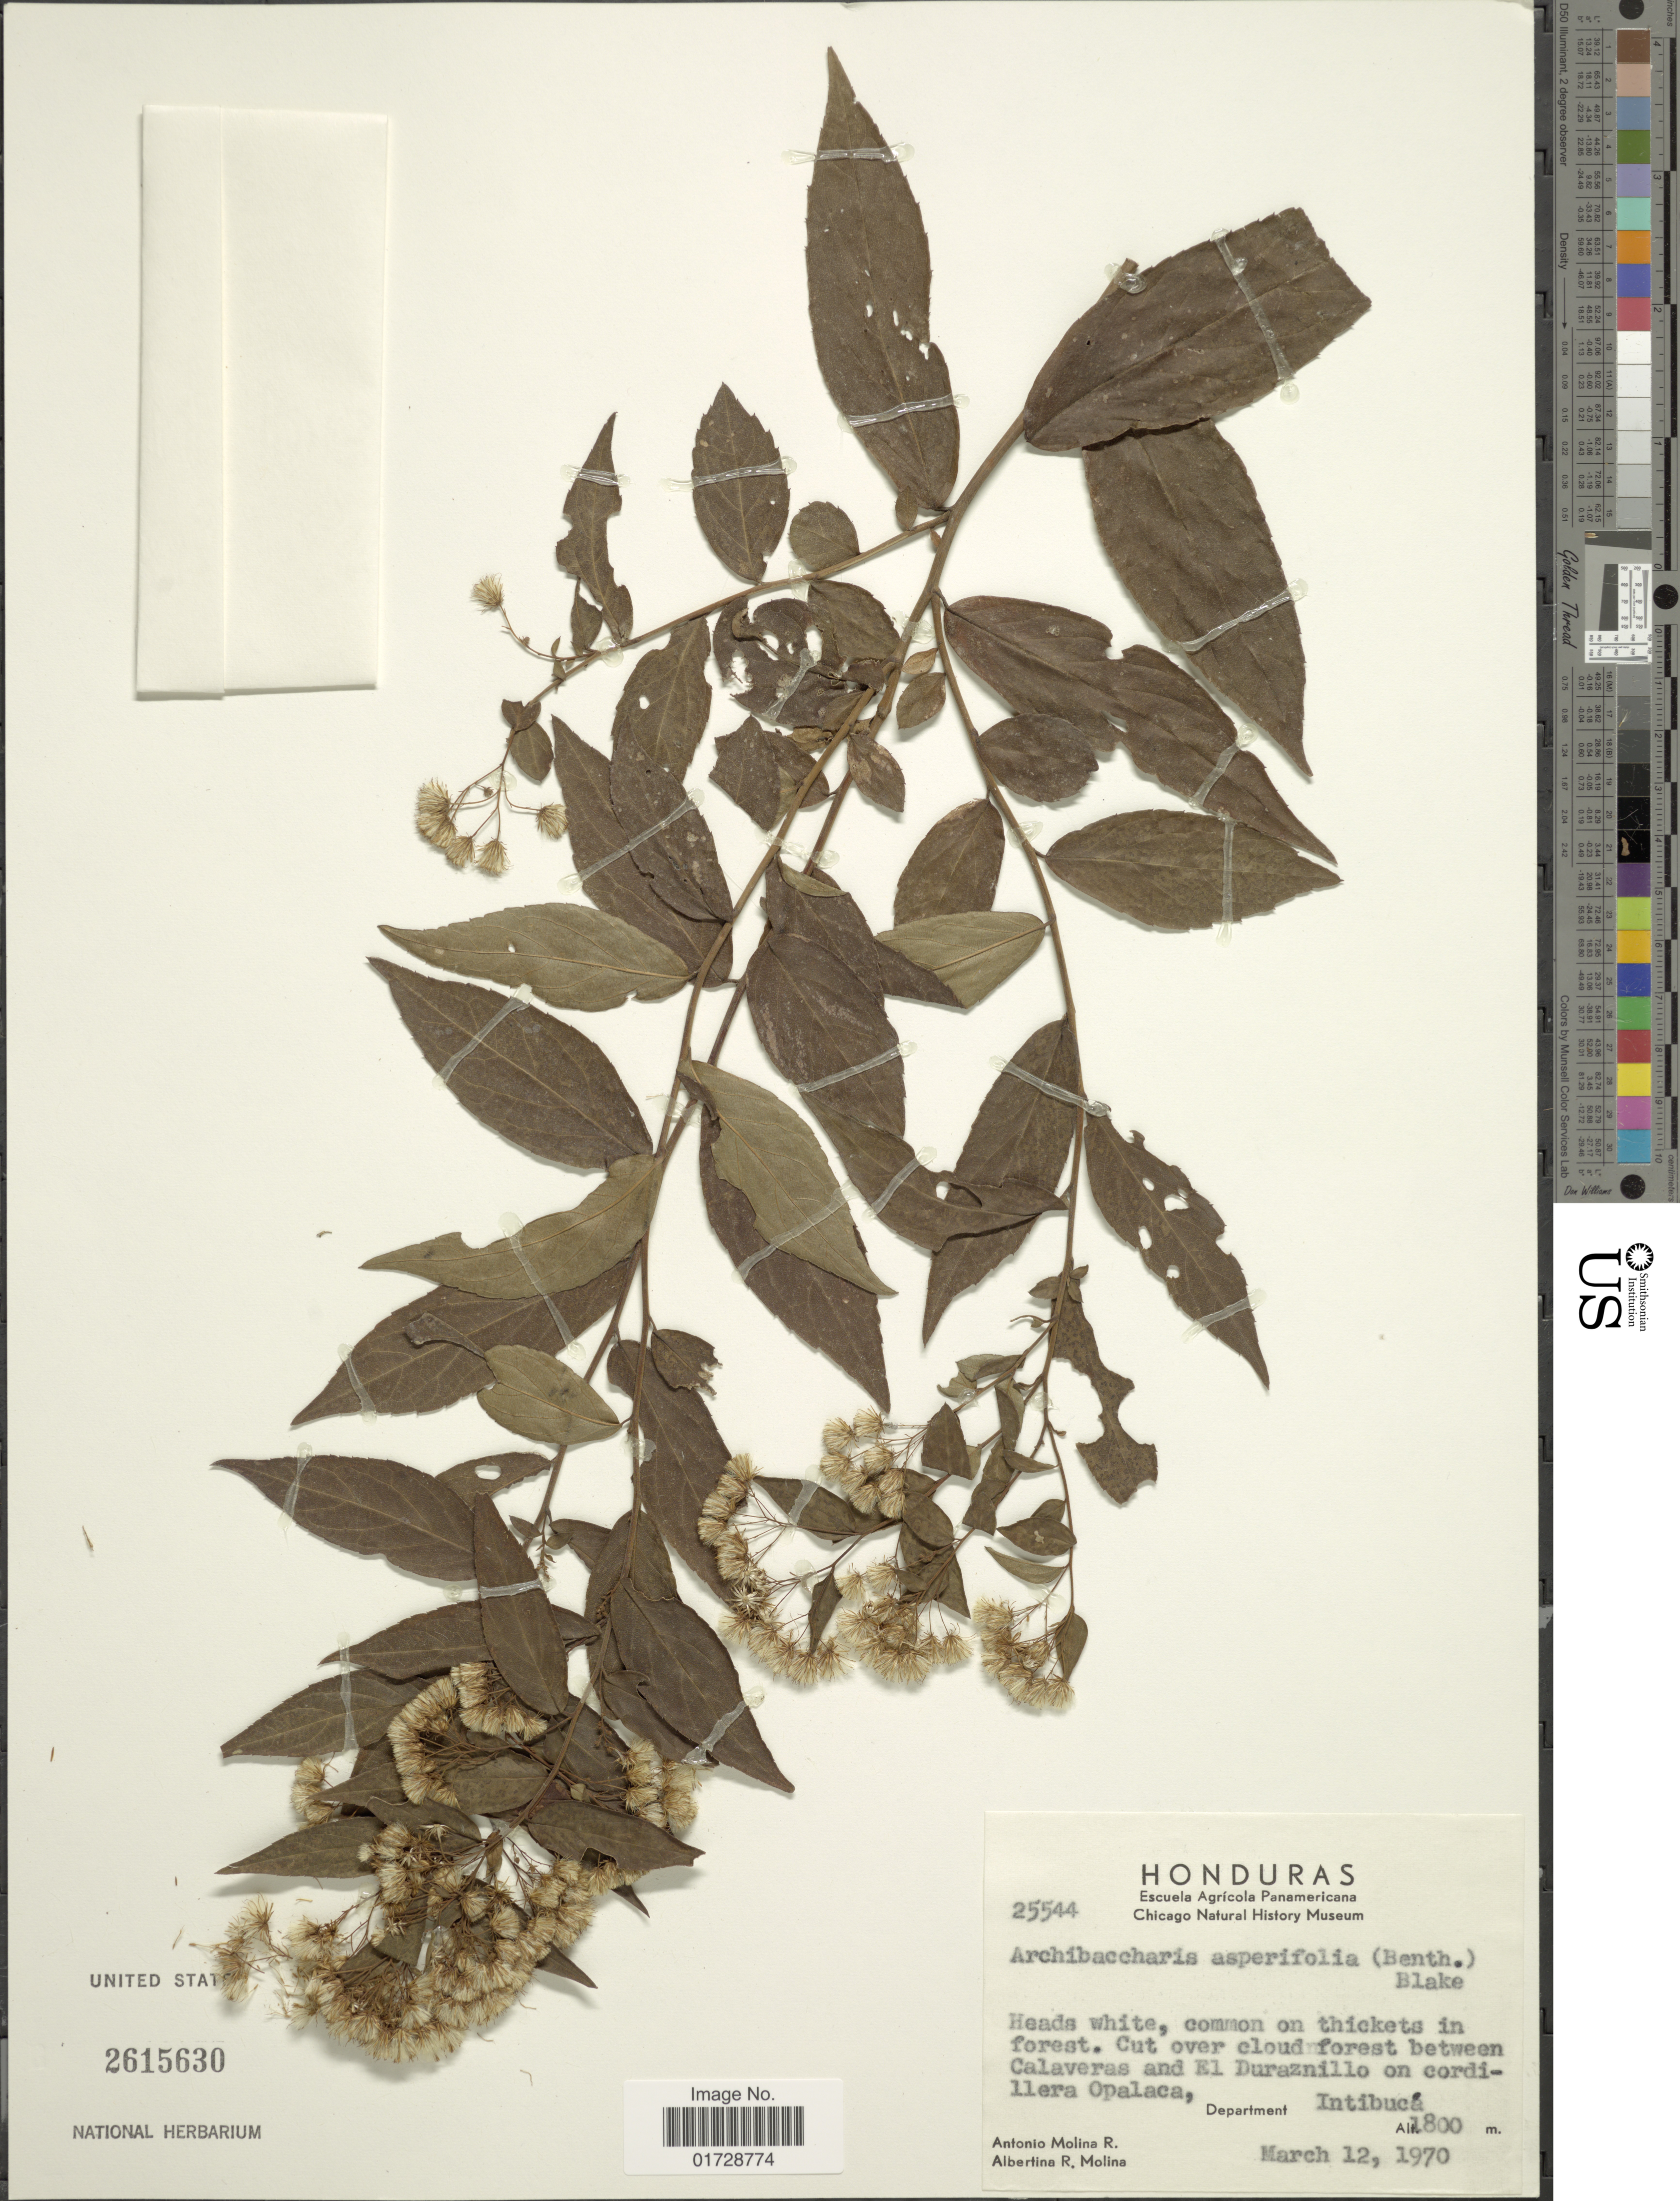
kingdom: Plantae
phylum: Tracheophyta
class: Magnoliopsida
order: Asterales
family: Asteraceae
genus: Archibaccharis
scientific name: Archibaccharis subsessilis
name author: S.F. Blake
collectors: A. Molina R. & A. R. Molina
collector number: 25544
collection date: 1970-03-12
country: Honduras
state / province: Intibuca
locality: Between Calaveras and El Duraznillo on cordillera Opalaca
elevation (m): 1800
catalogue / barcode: US 2615630